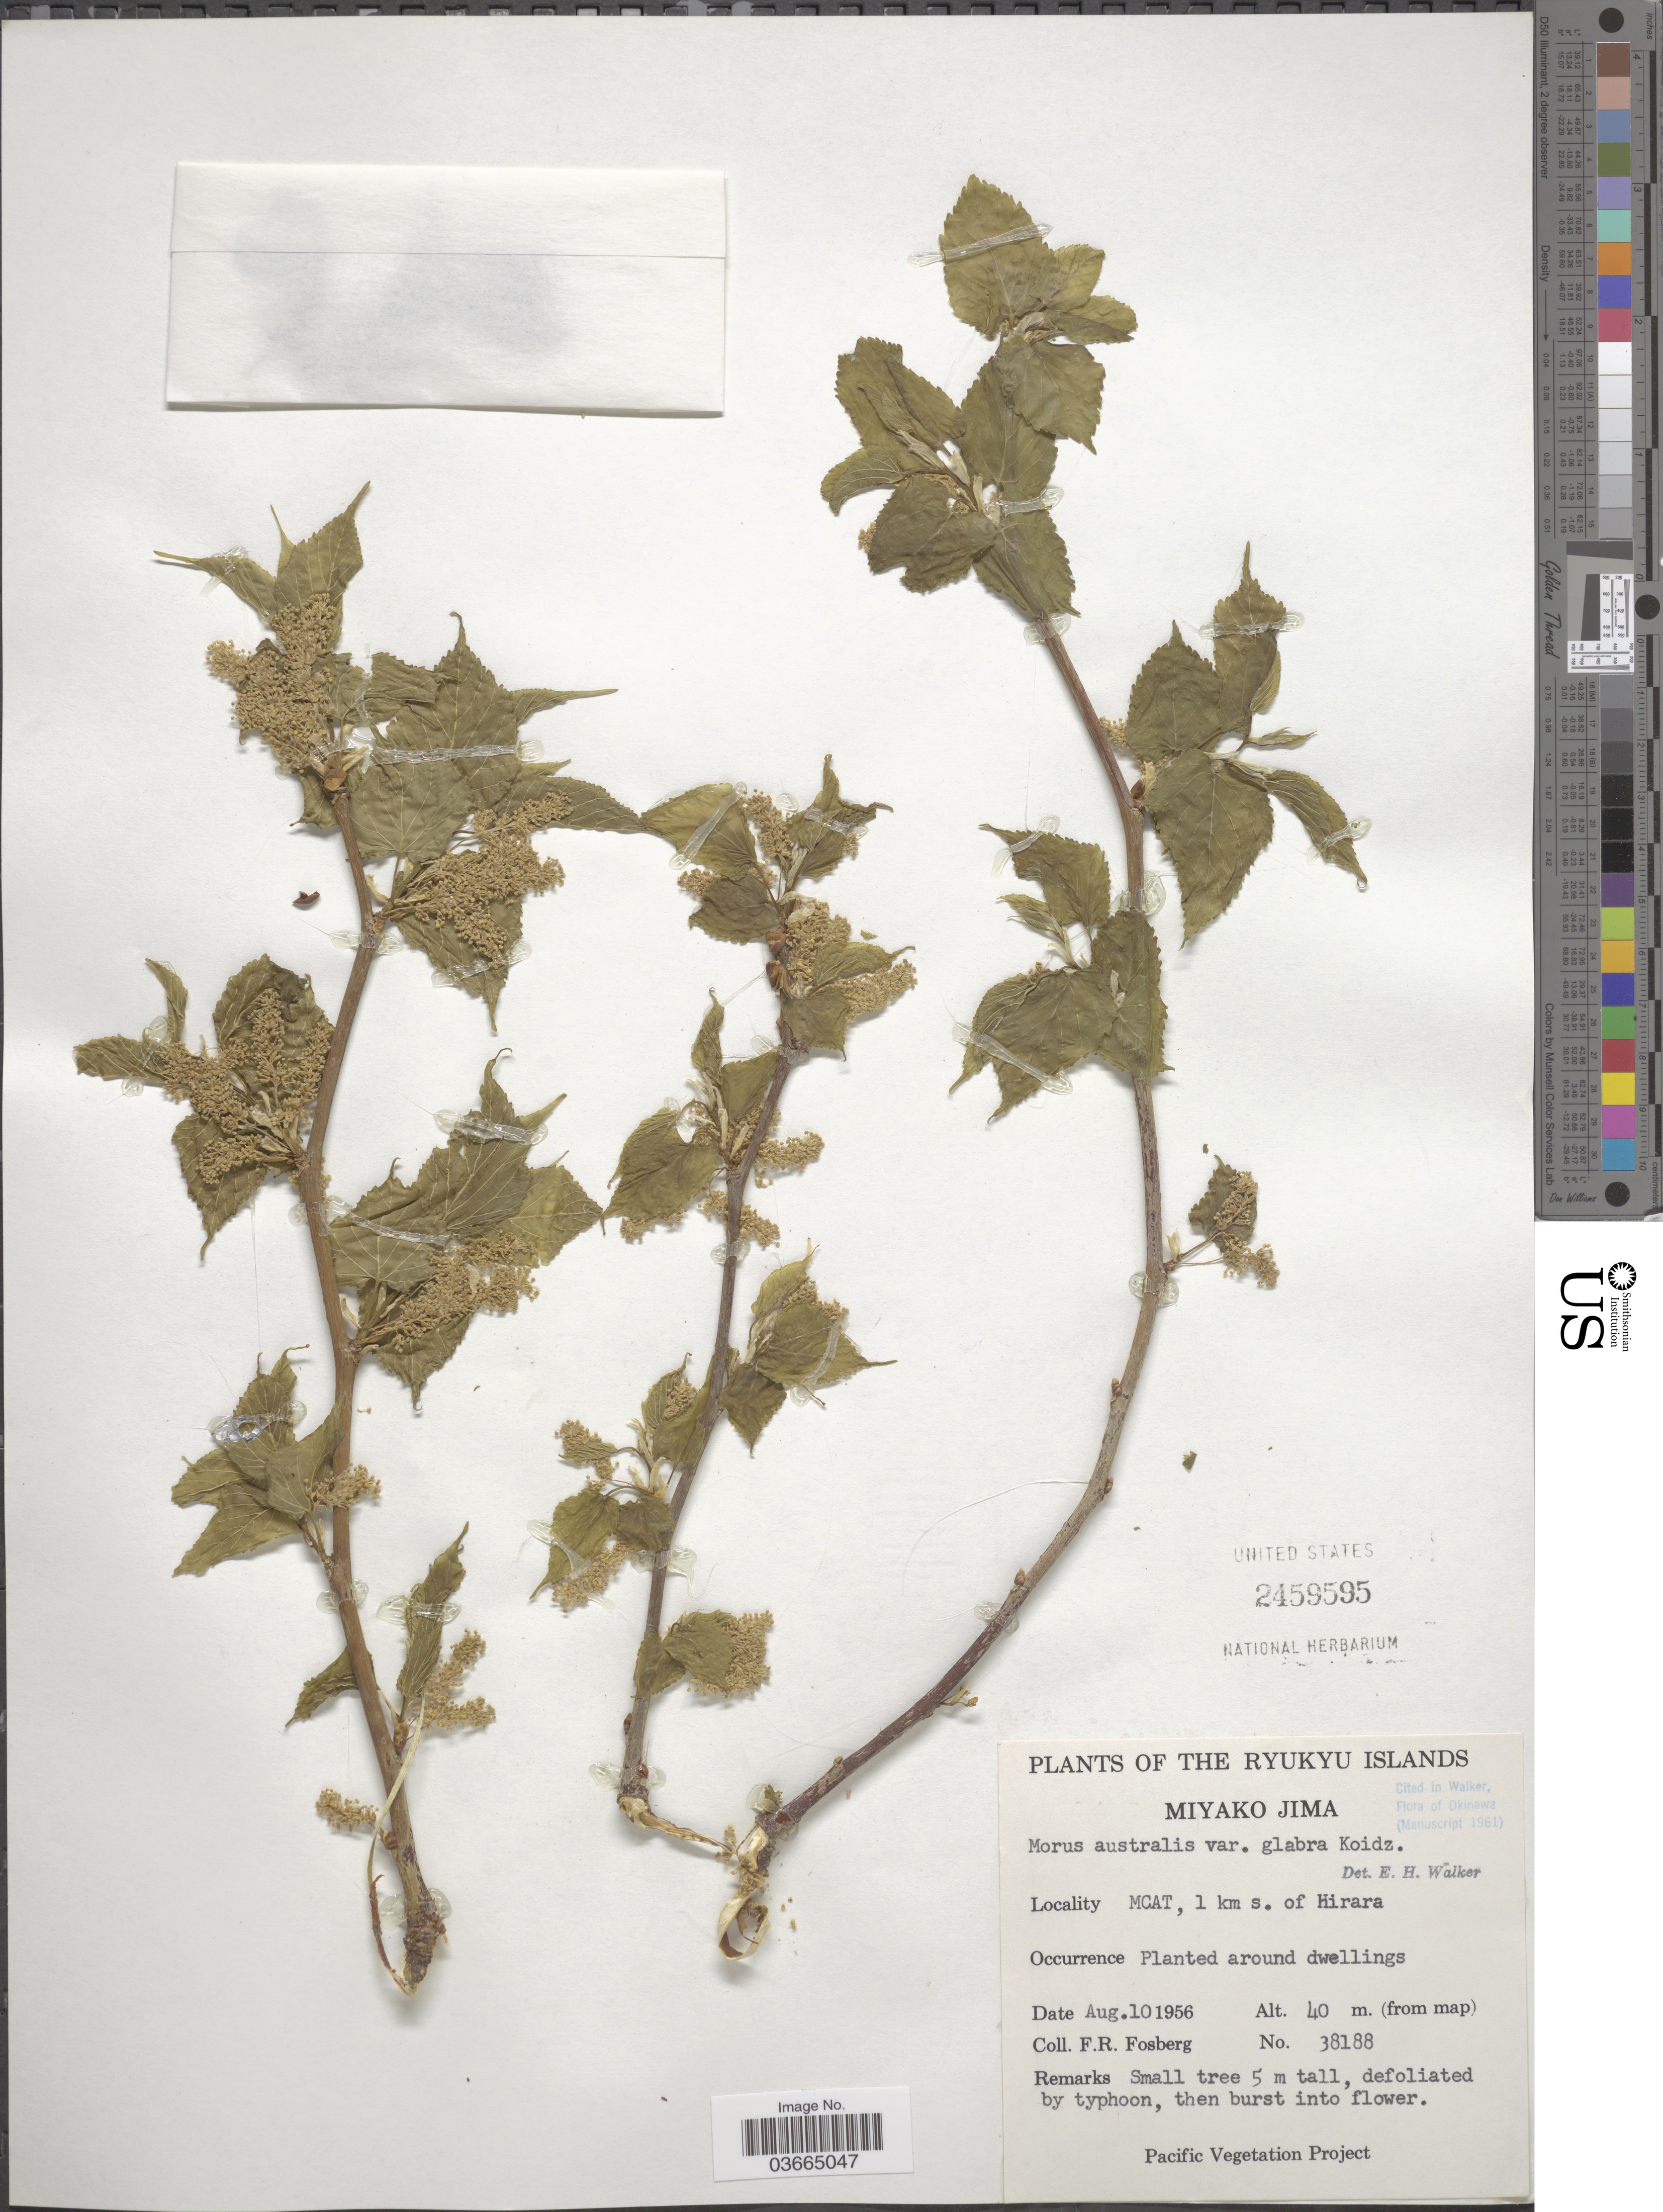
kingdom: Plantae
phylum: Tracheophyta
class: Magnoliopsida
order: Rosales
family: Moraceae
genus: Morus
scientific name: Morus australis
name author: Poir.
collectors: F. R. Fosberg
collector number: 38188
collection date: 1956-08-10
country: Japan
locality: The Ryukyu Islands. Miyako Jima. MCAT, 1 km s. of Hirara.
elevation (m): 40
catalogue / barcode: US 2459595